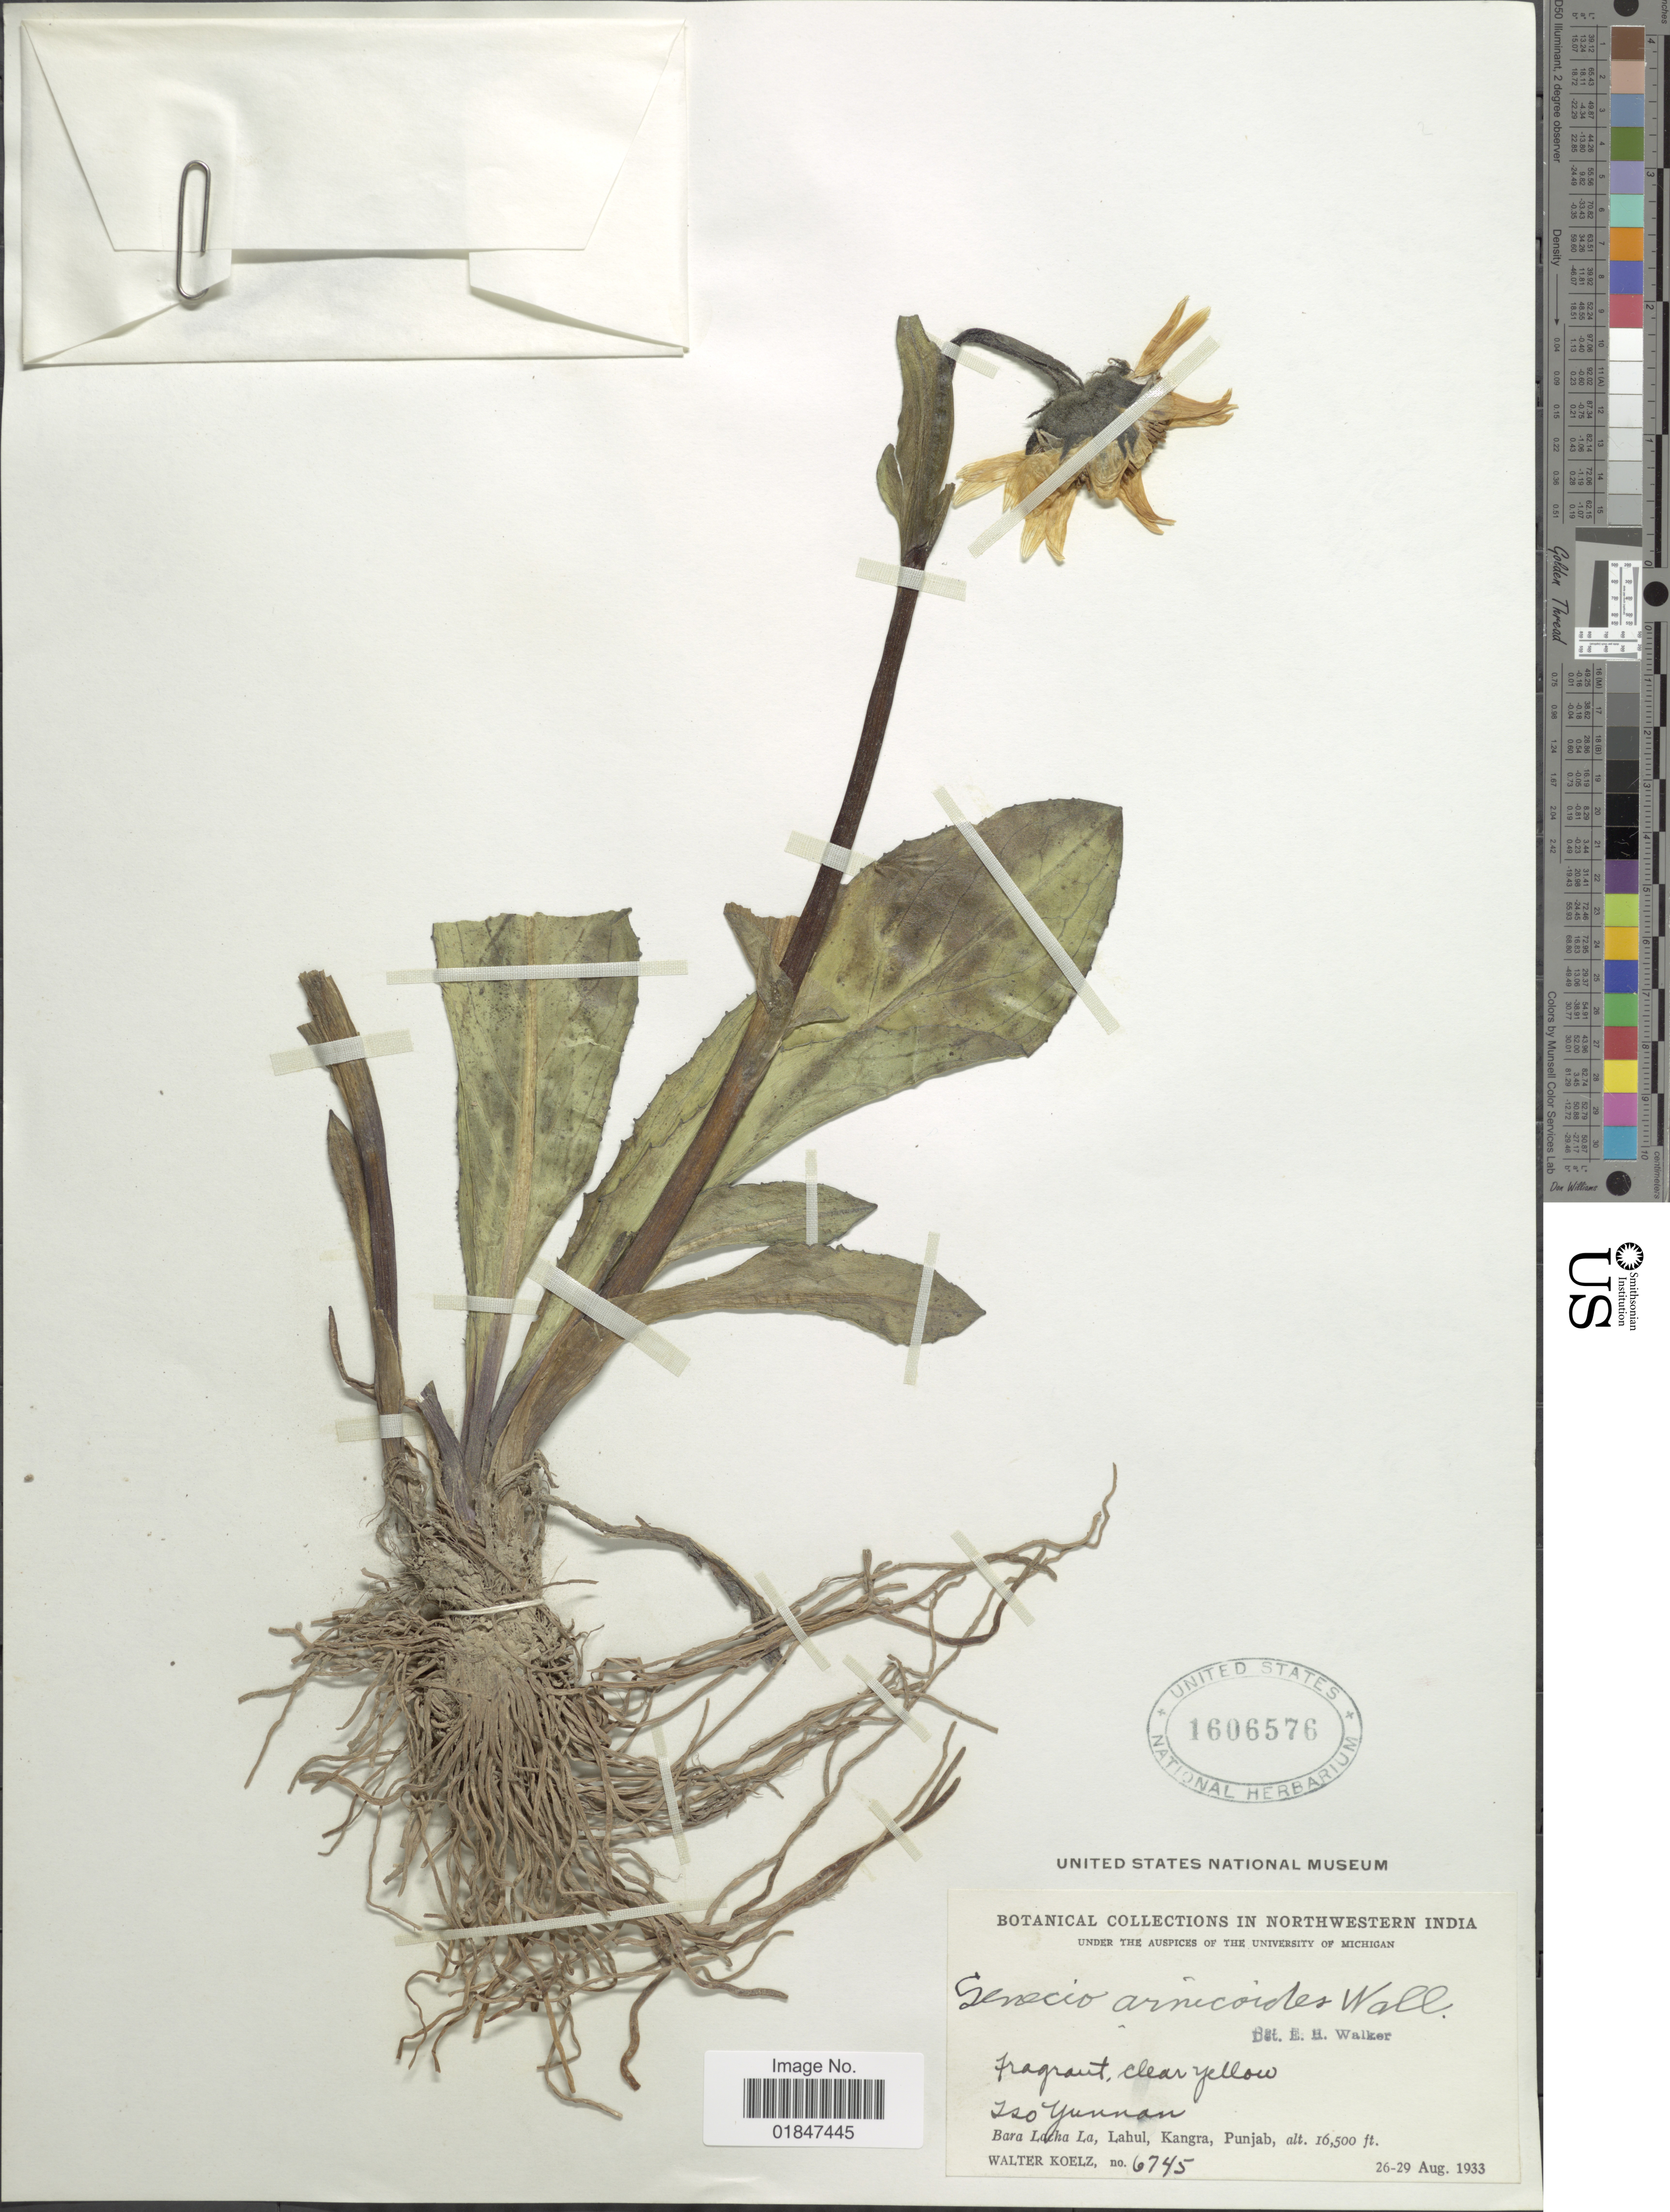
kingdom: Plantae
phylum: Tracheophyta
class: Magnoliopsida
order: Asterales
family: Asteraceae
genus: Cremanthodium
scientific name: Cremanthodium arnicoides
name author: (DC. ex Royle) R.D. Good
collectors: W. N. Koelz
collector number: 6745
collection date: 1933-08-26/1933-08-29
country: India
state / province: Punjab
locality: Iso Yunnan, Bara Lacha La, Lahul, Punjab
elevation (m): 5029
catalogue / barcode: US 1606576